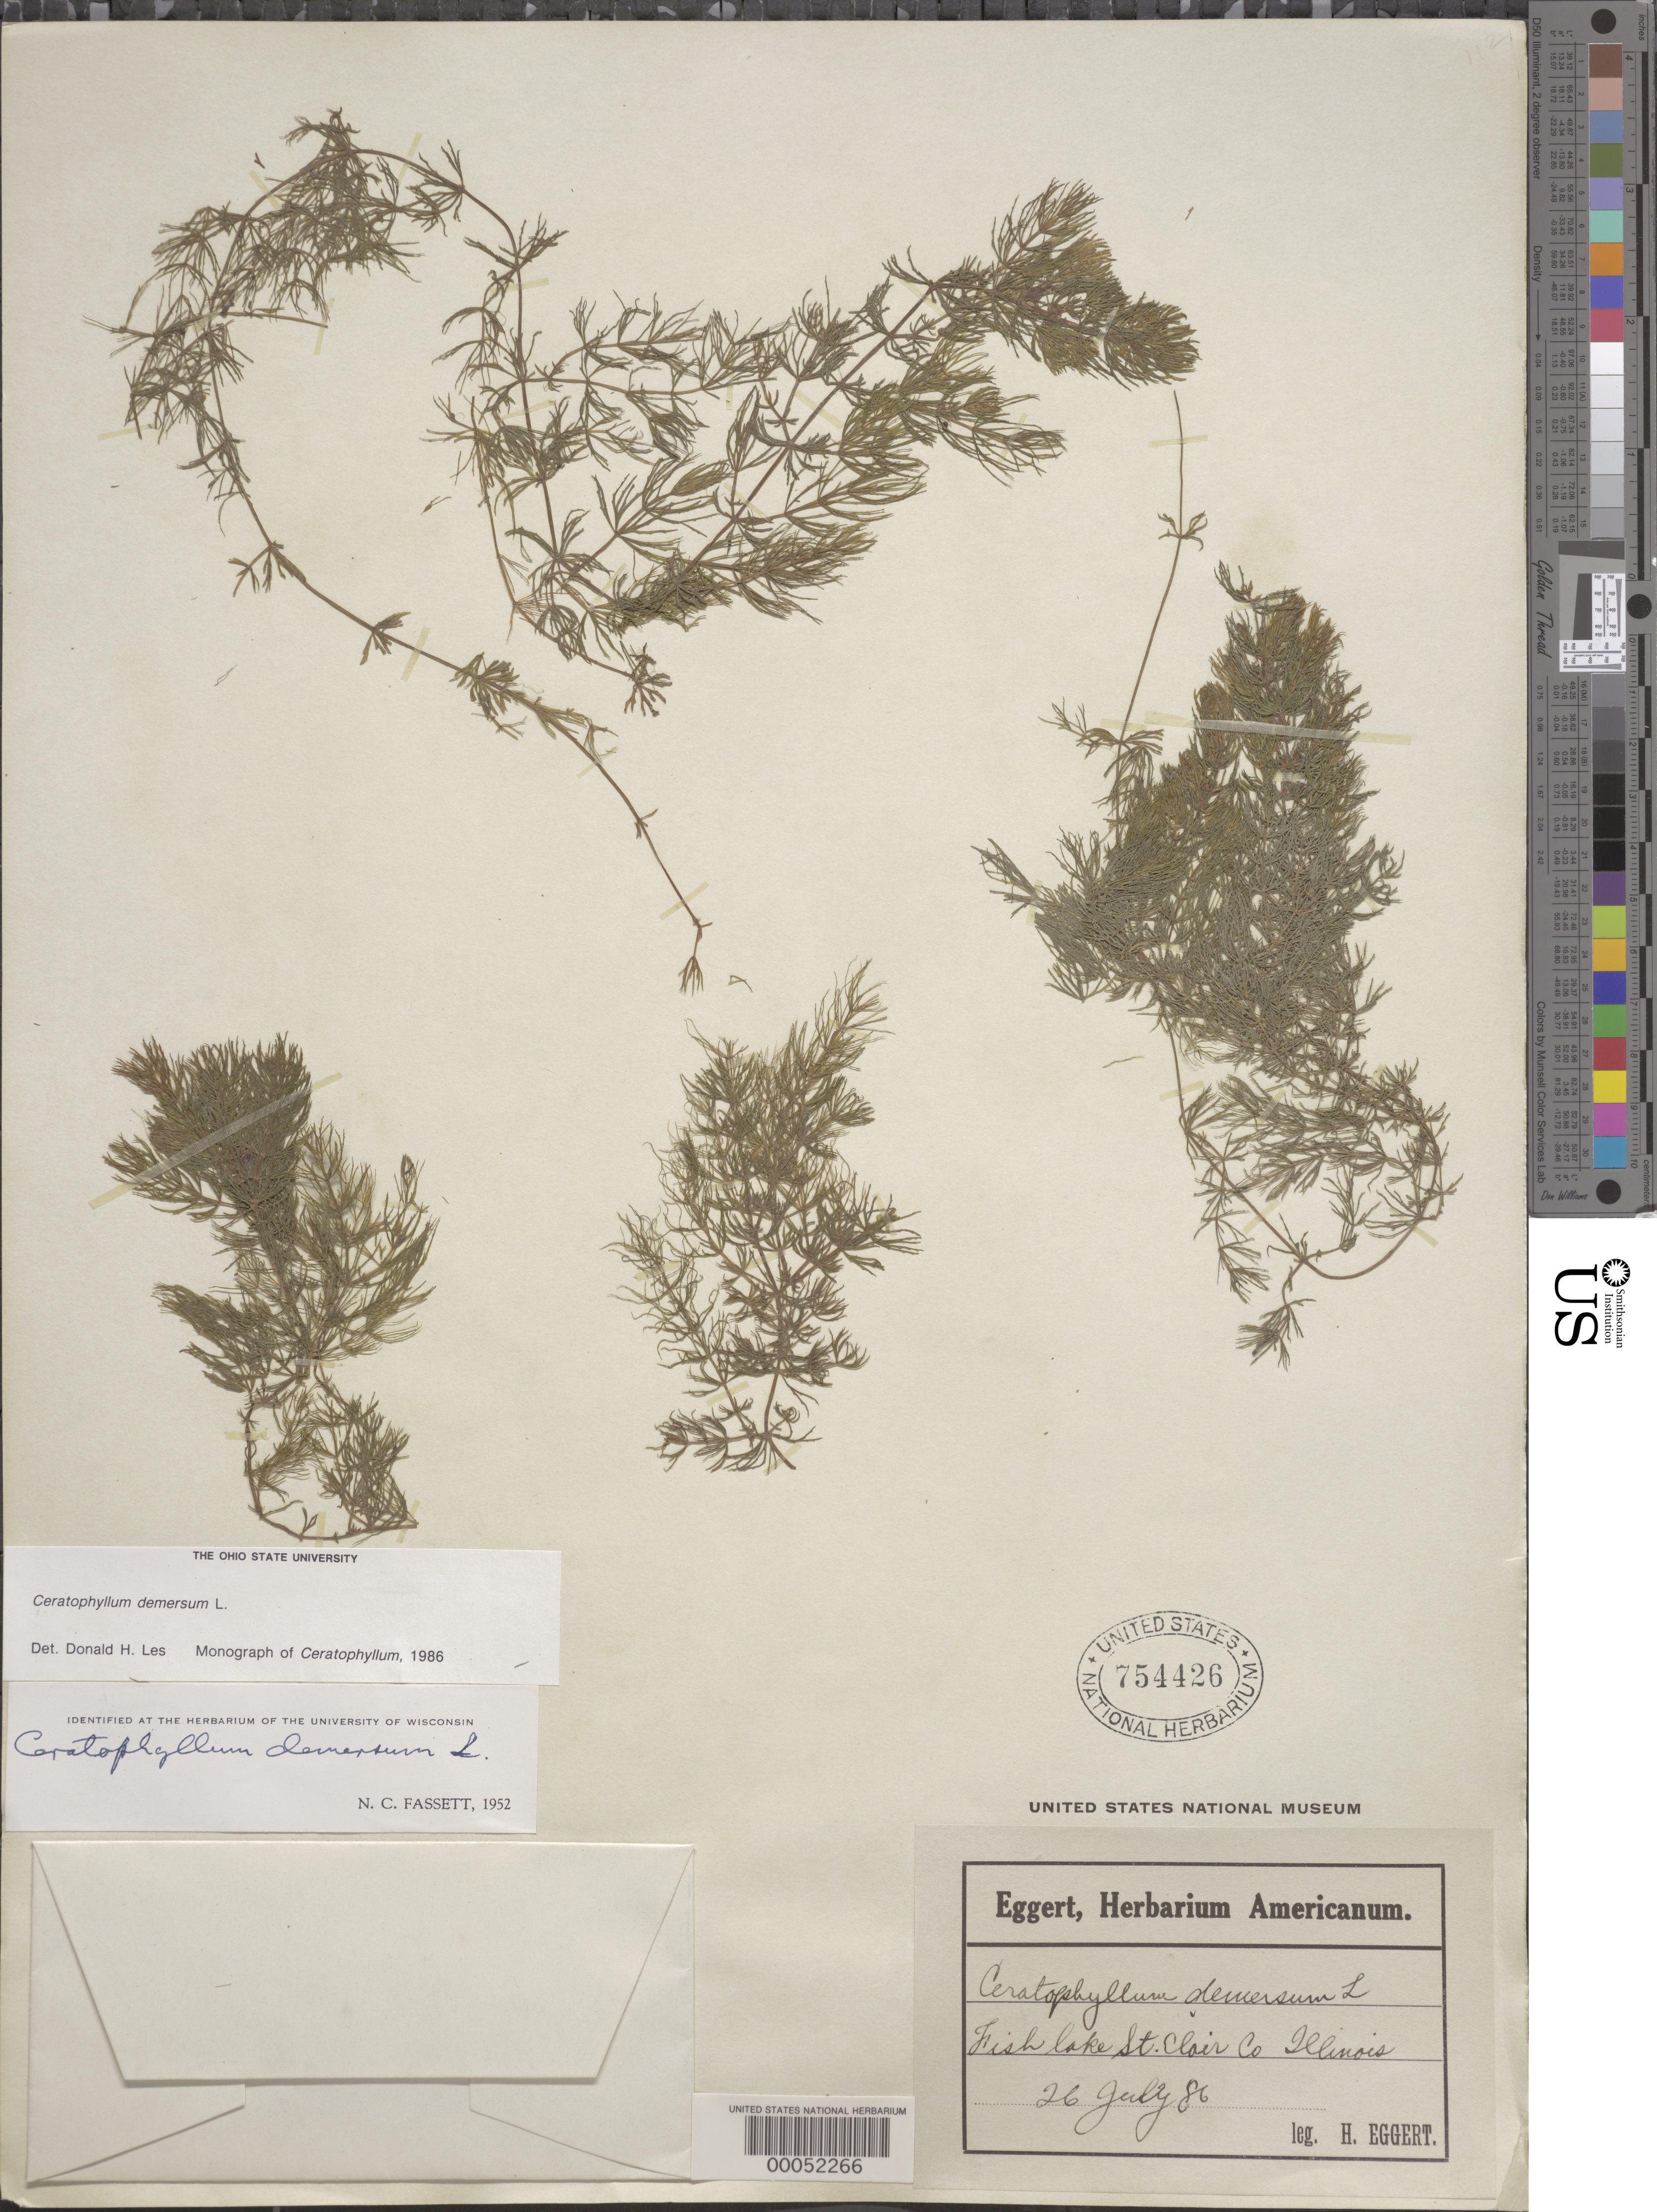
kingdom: Plantae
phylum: Tracheophyta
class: Magnoliopsida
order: Ceratophyllales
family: Ceratophyllaceae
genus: Ceratophyllum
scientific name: Ceratophyllum demersum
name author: L.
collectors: E. Eggert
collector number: Unlabelled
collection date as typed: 26 Jul 1886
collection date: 1886-07-26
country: United States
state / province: Illinois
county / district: Saint Clair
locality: Fish lake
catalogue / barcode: US 754426